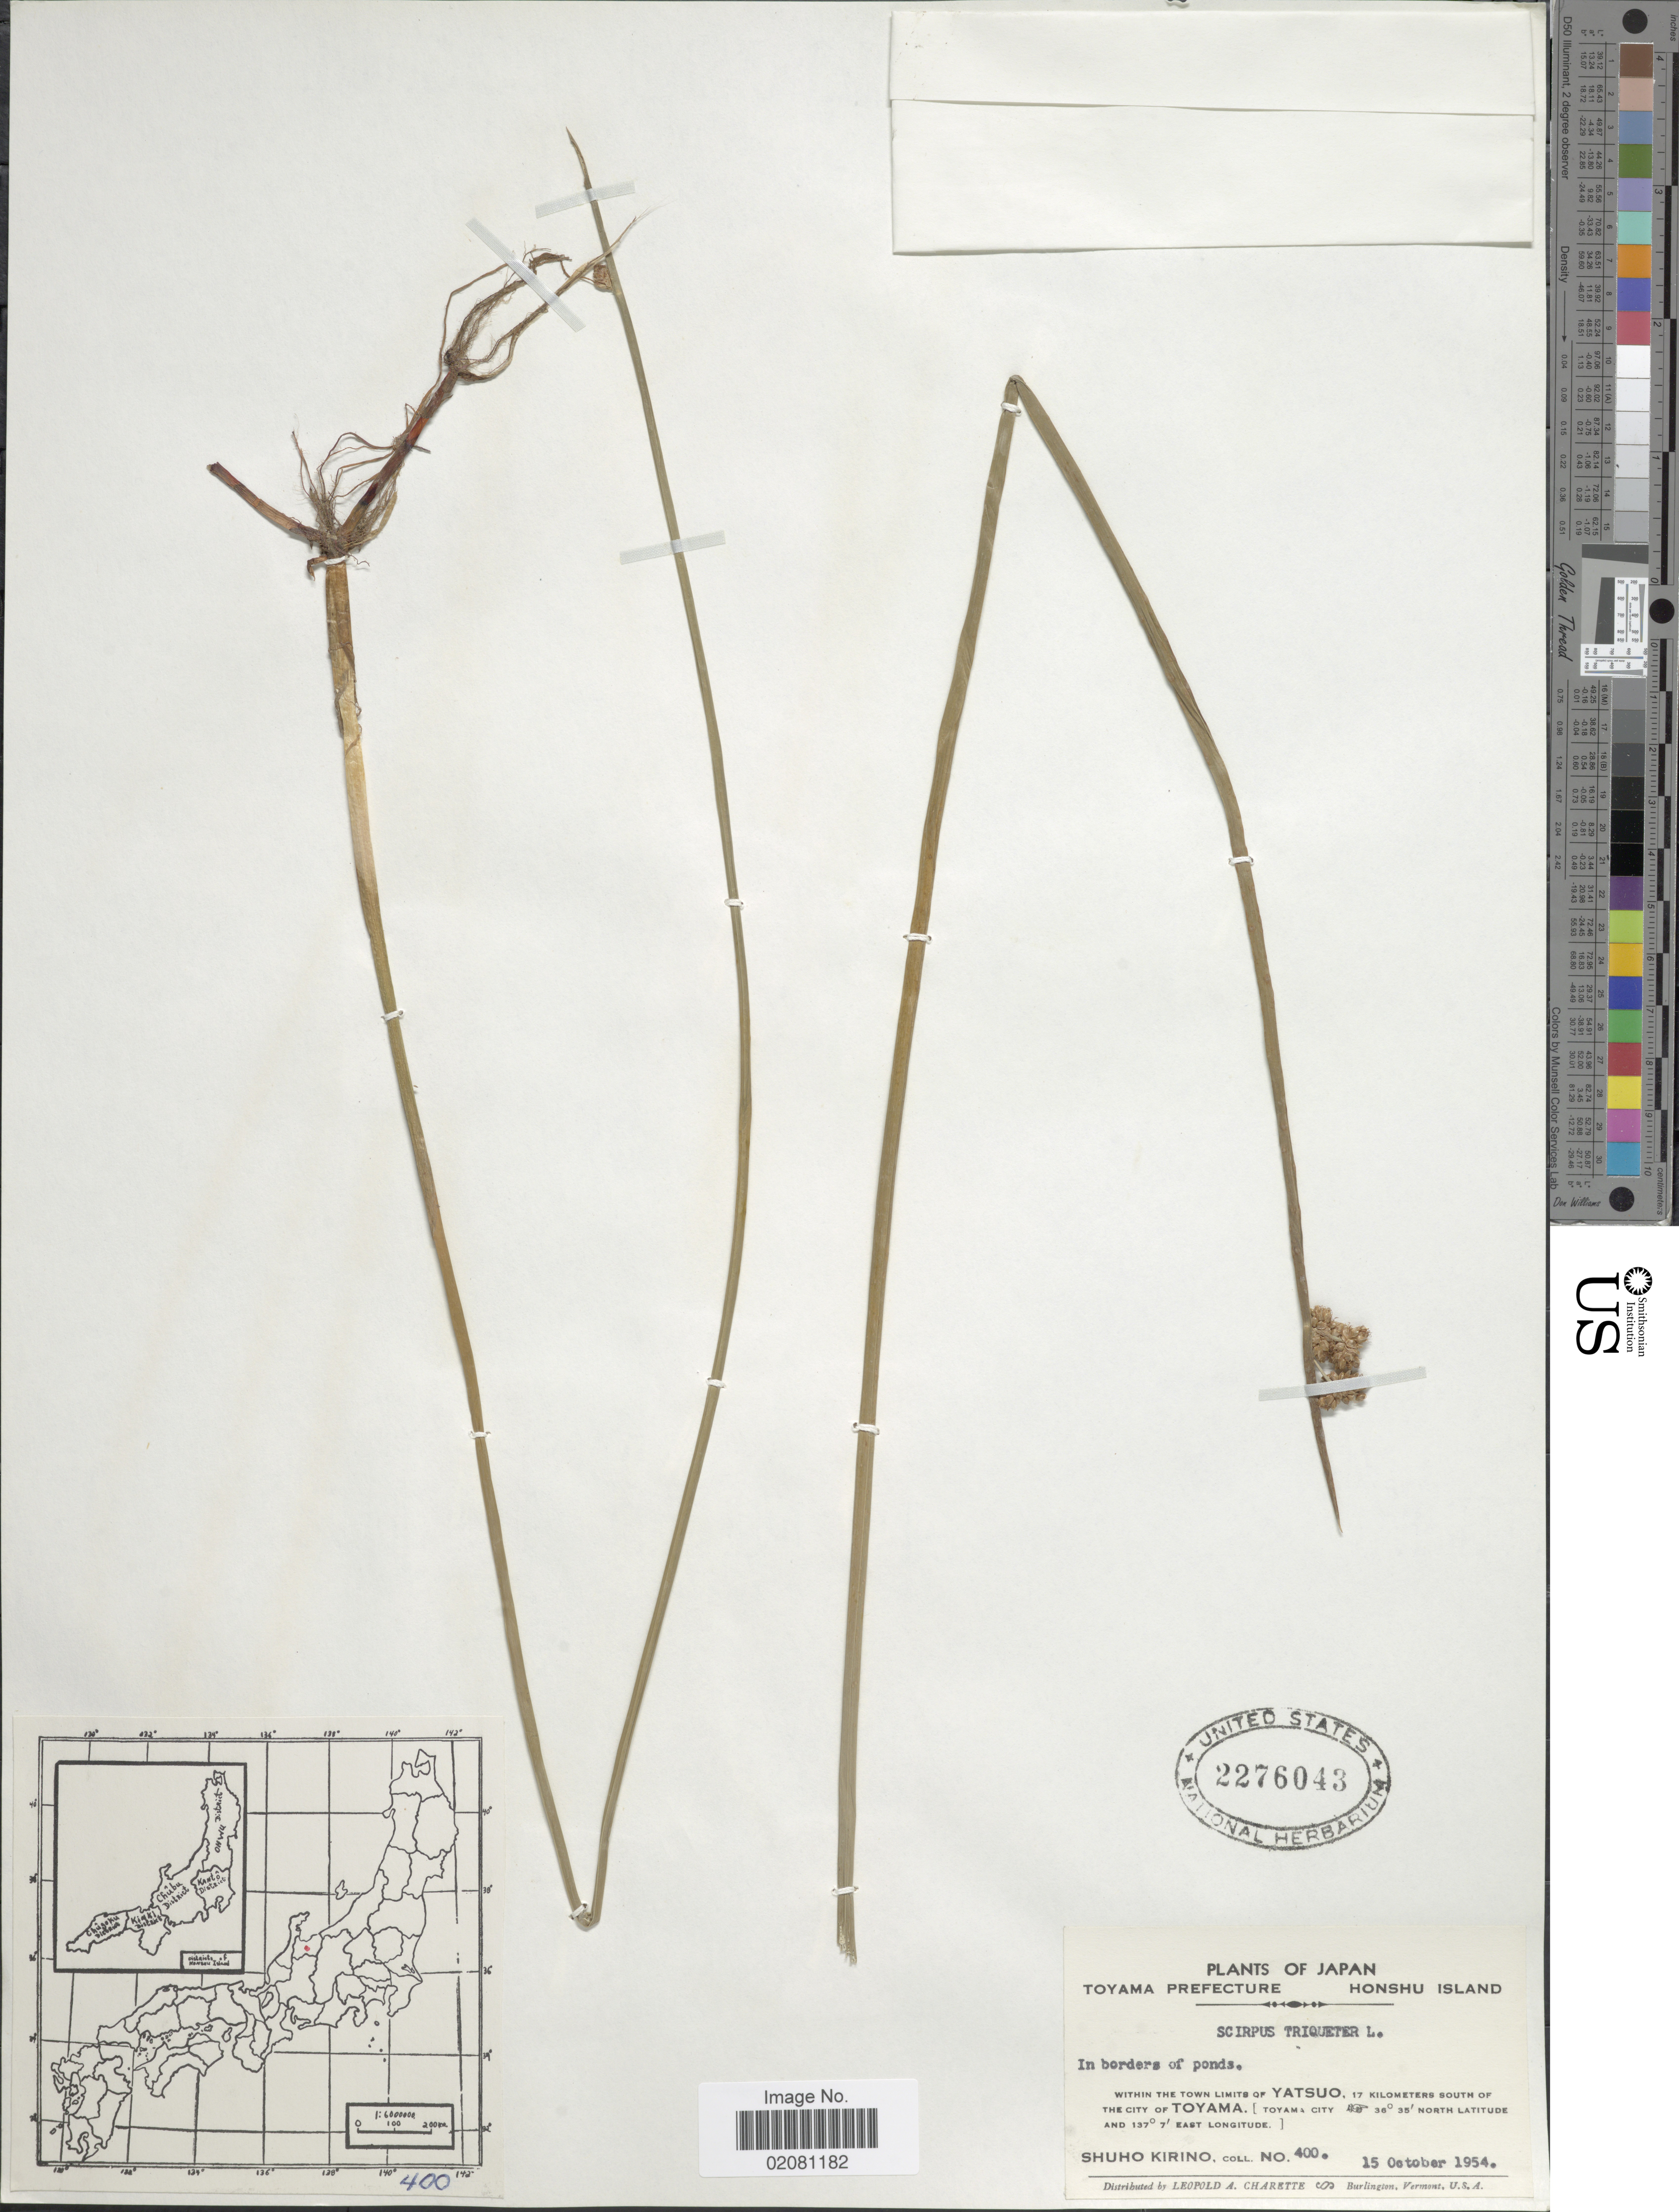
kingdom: Plantae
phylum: Tracheophyta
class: Liliopsida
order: Poales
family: Cyperaceae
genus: Schoenoplectus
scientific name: Schoenoplectus triqueter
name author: (L.) Palla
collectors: S. Kirino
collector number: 400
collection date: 1954-10-15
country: Japan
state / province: Toyama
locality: Honshu Island, in borders of ponds, within the township of Yatsuo, 17 kilometers south of the city of Toyama.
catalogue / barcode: US 2276043